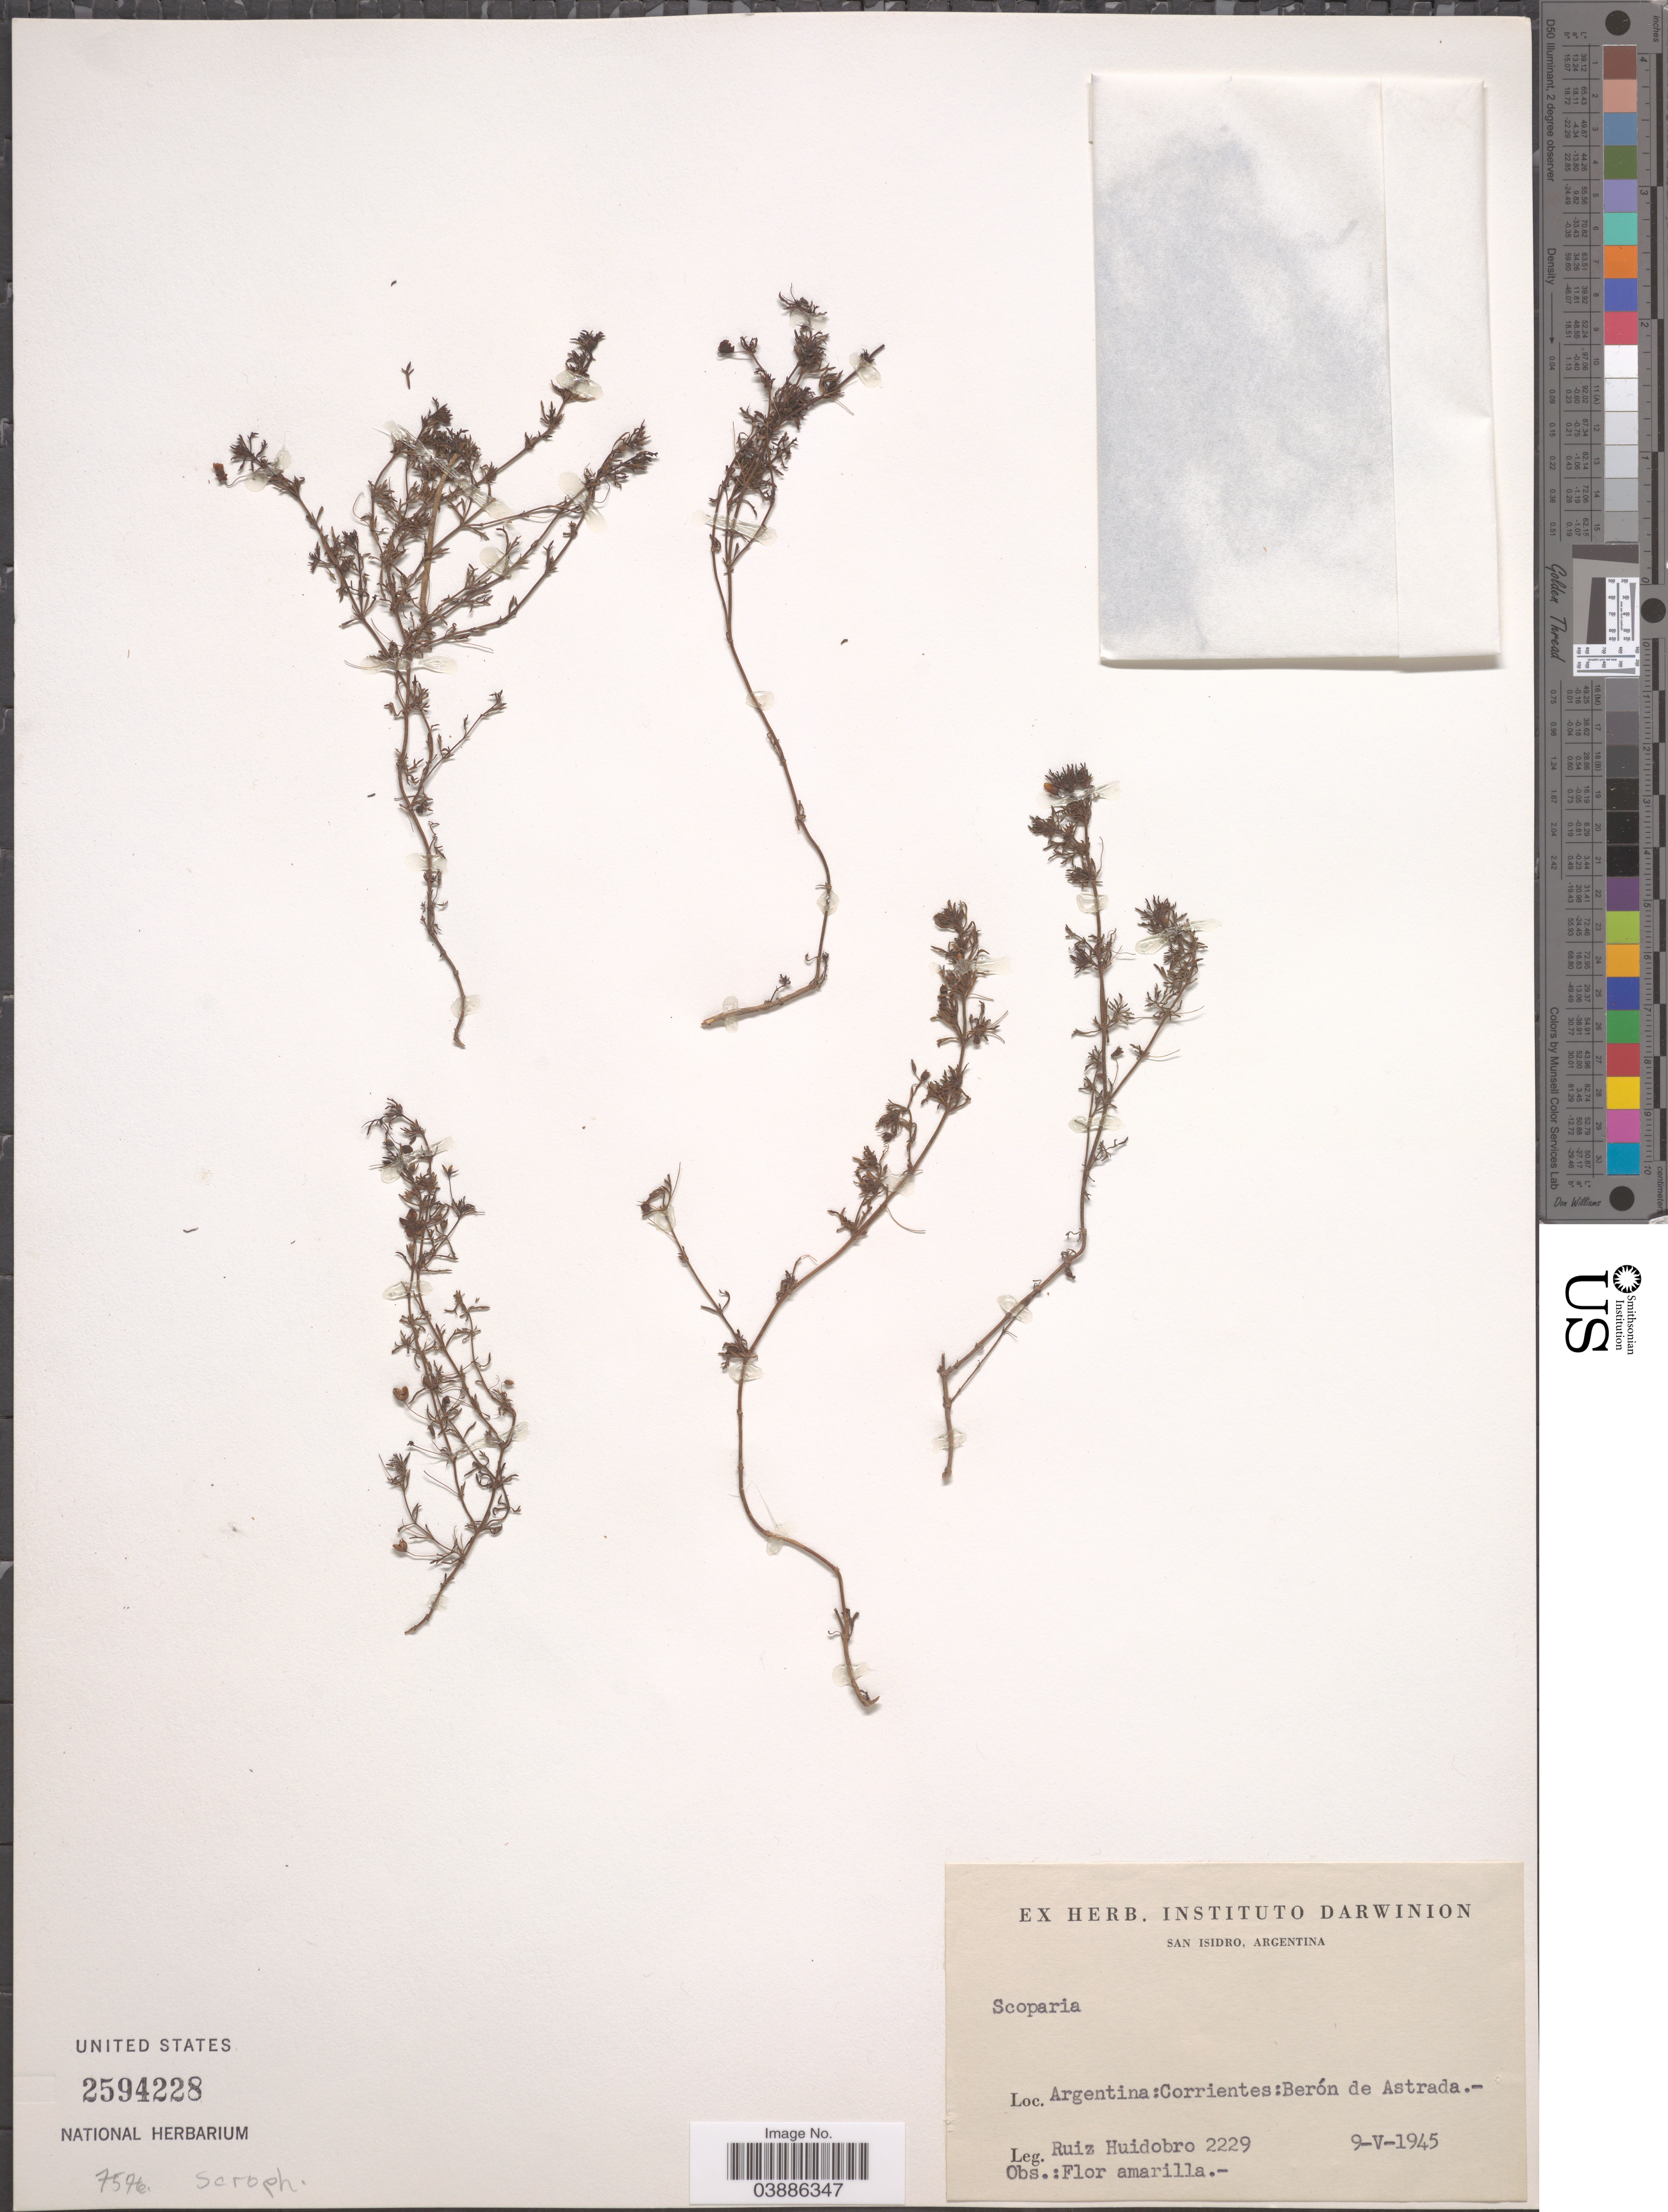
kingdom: Plantae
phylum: Tracheophyta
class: Magnoliopsida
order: Lamiales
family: Plantaginaceae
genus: Scoparia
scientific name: Scoparia sp.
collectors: R. Huidobro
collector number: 2229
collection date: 1945-05-09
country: Argentina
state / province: Corrientes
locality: San Isidro. Berón de Astrada.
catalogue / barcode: US 2594228